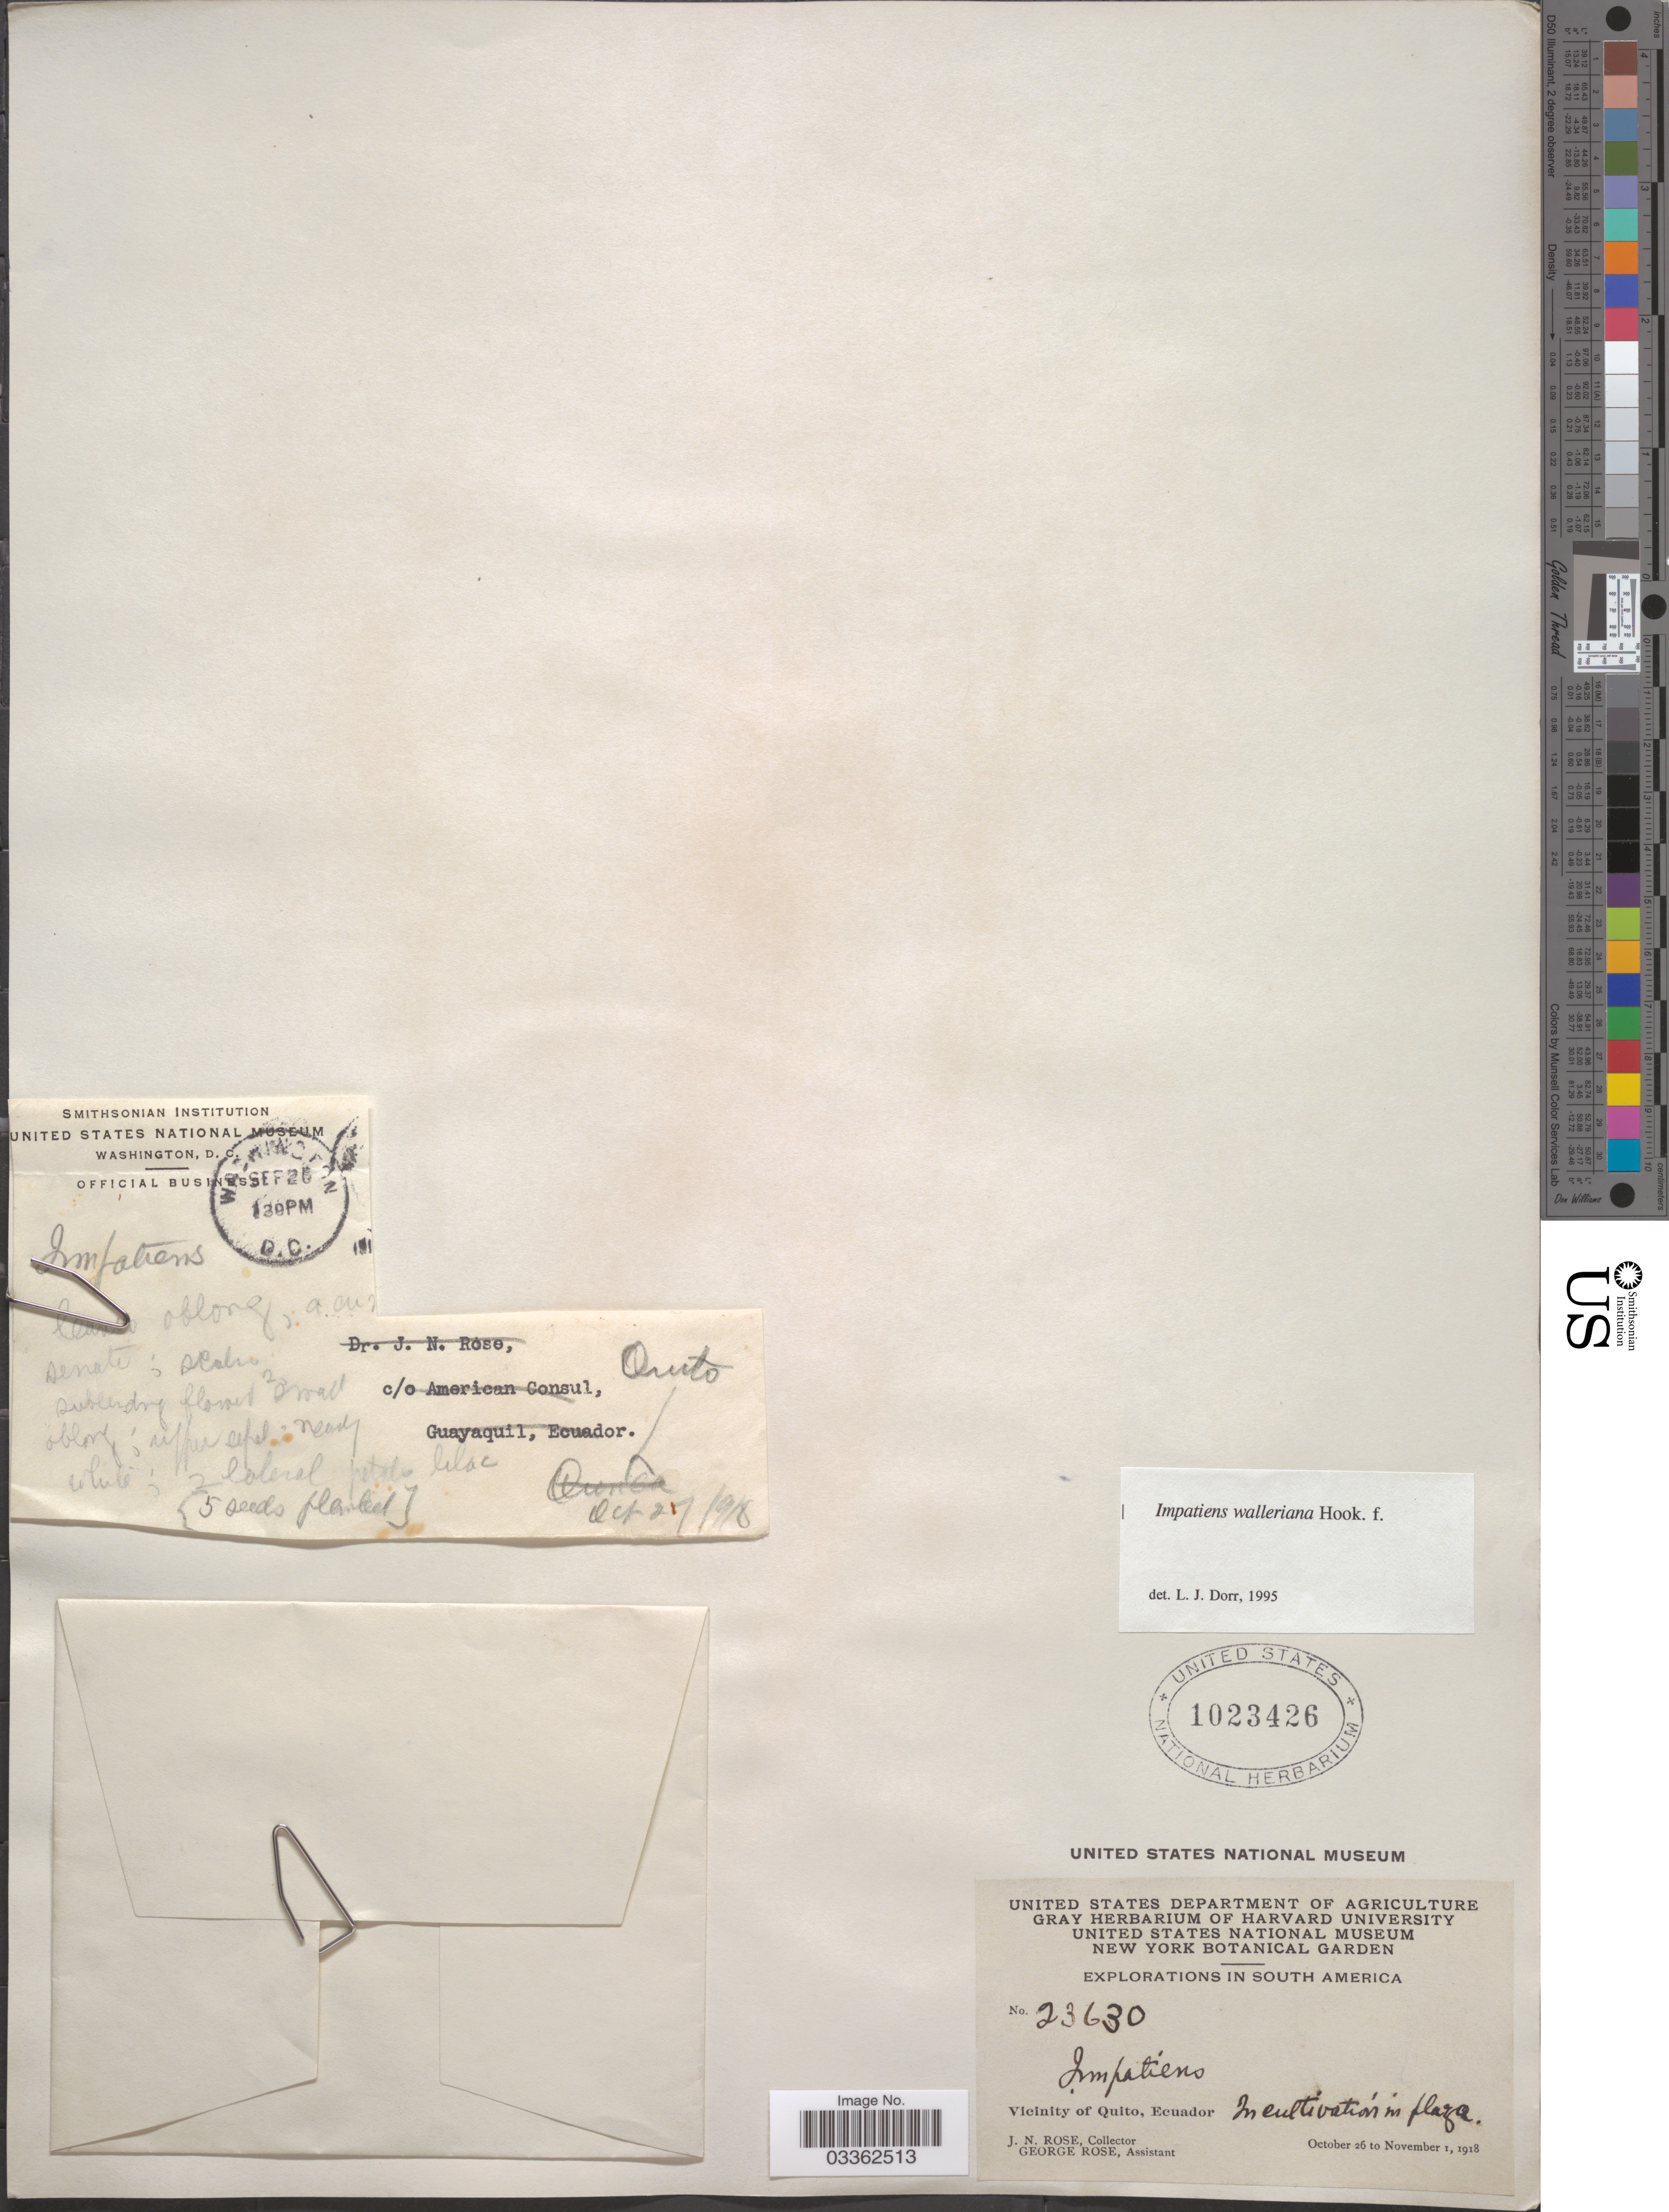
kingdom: Plantae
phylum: Tracheophyta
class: Magnoliopsida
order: Ericales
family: Balsaminaceae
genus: Impatiens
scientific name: Impatiens walleriana 'Super Elfin Red'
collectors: J. N. Rose & G. Rose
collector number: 23630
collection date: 1918-10-26/1918-11-01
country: Ecuador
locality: Vicinity of Quito.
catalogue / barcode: US 1023426